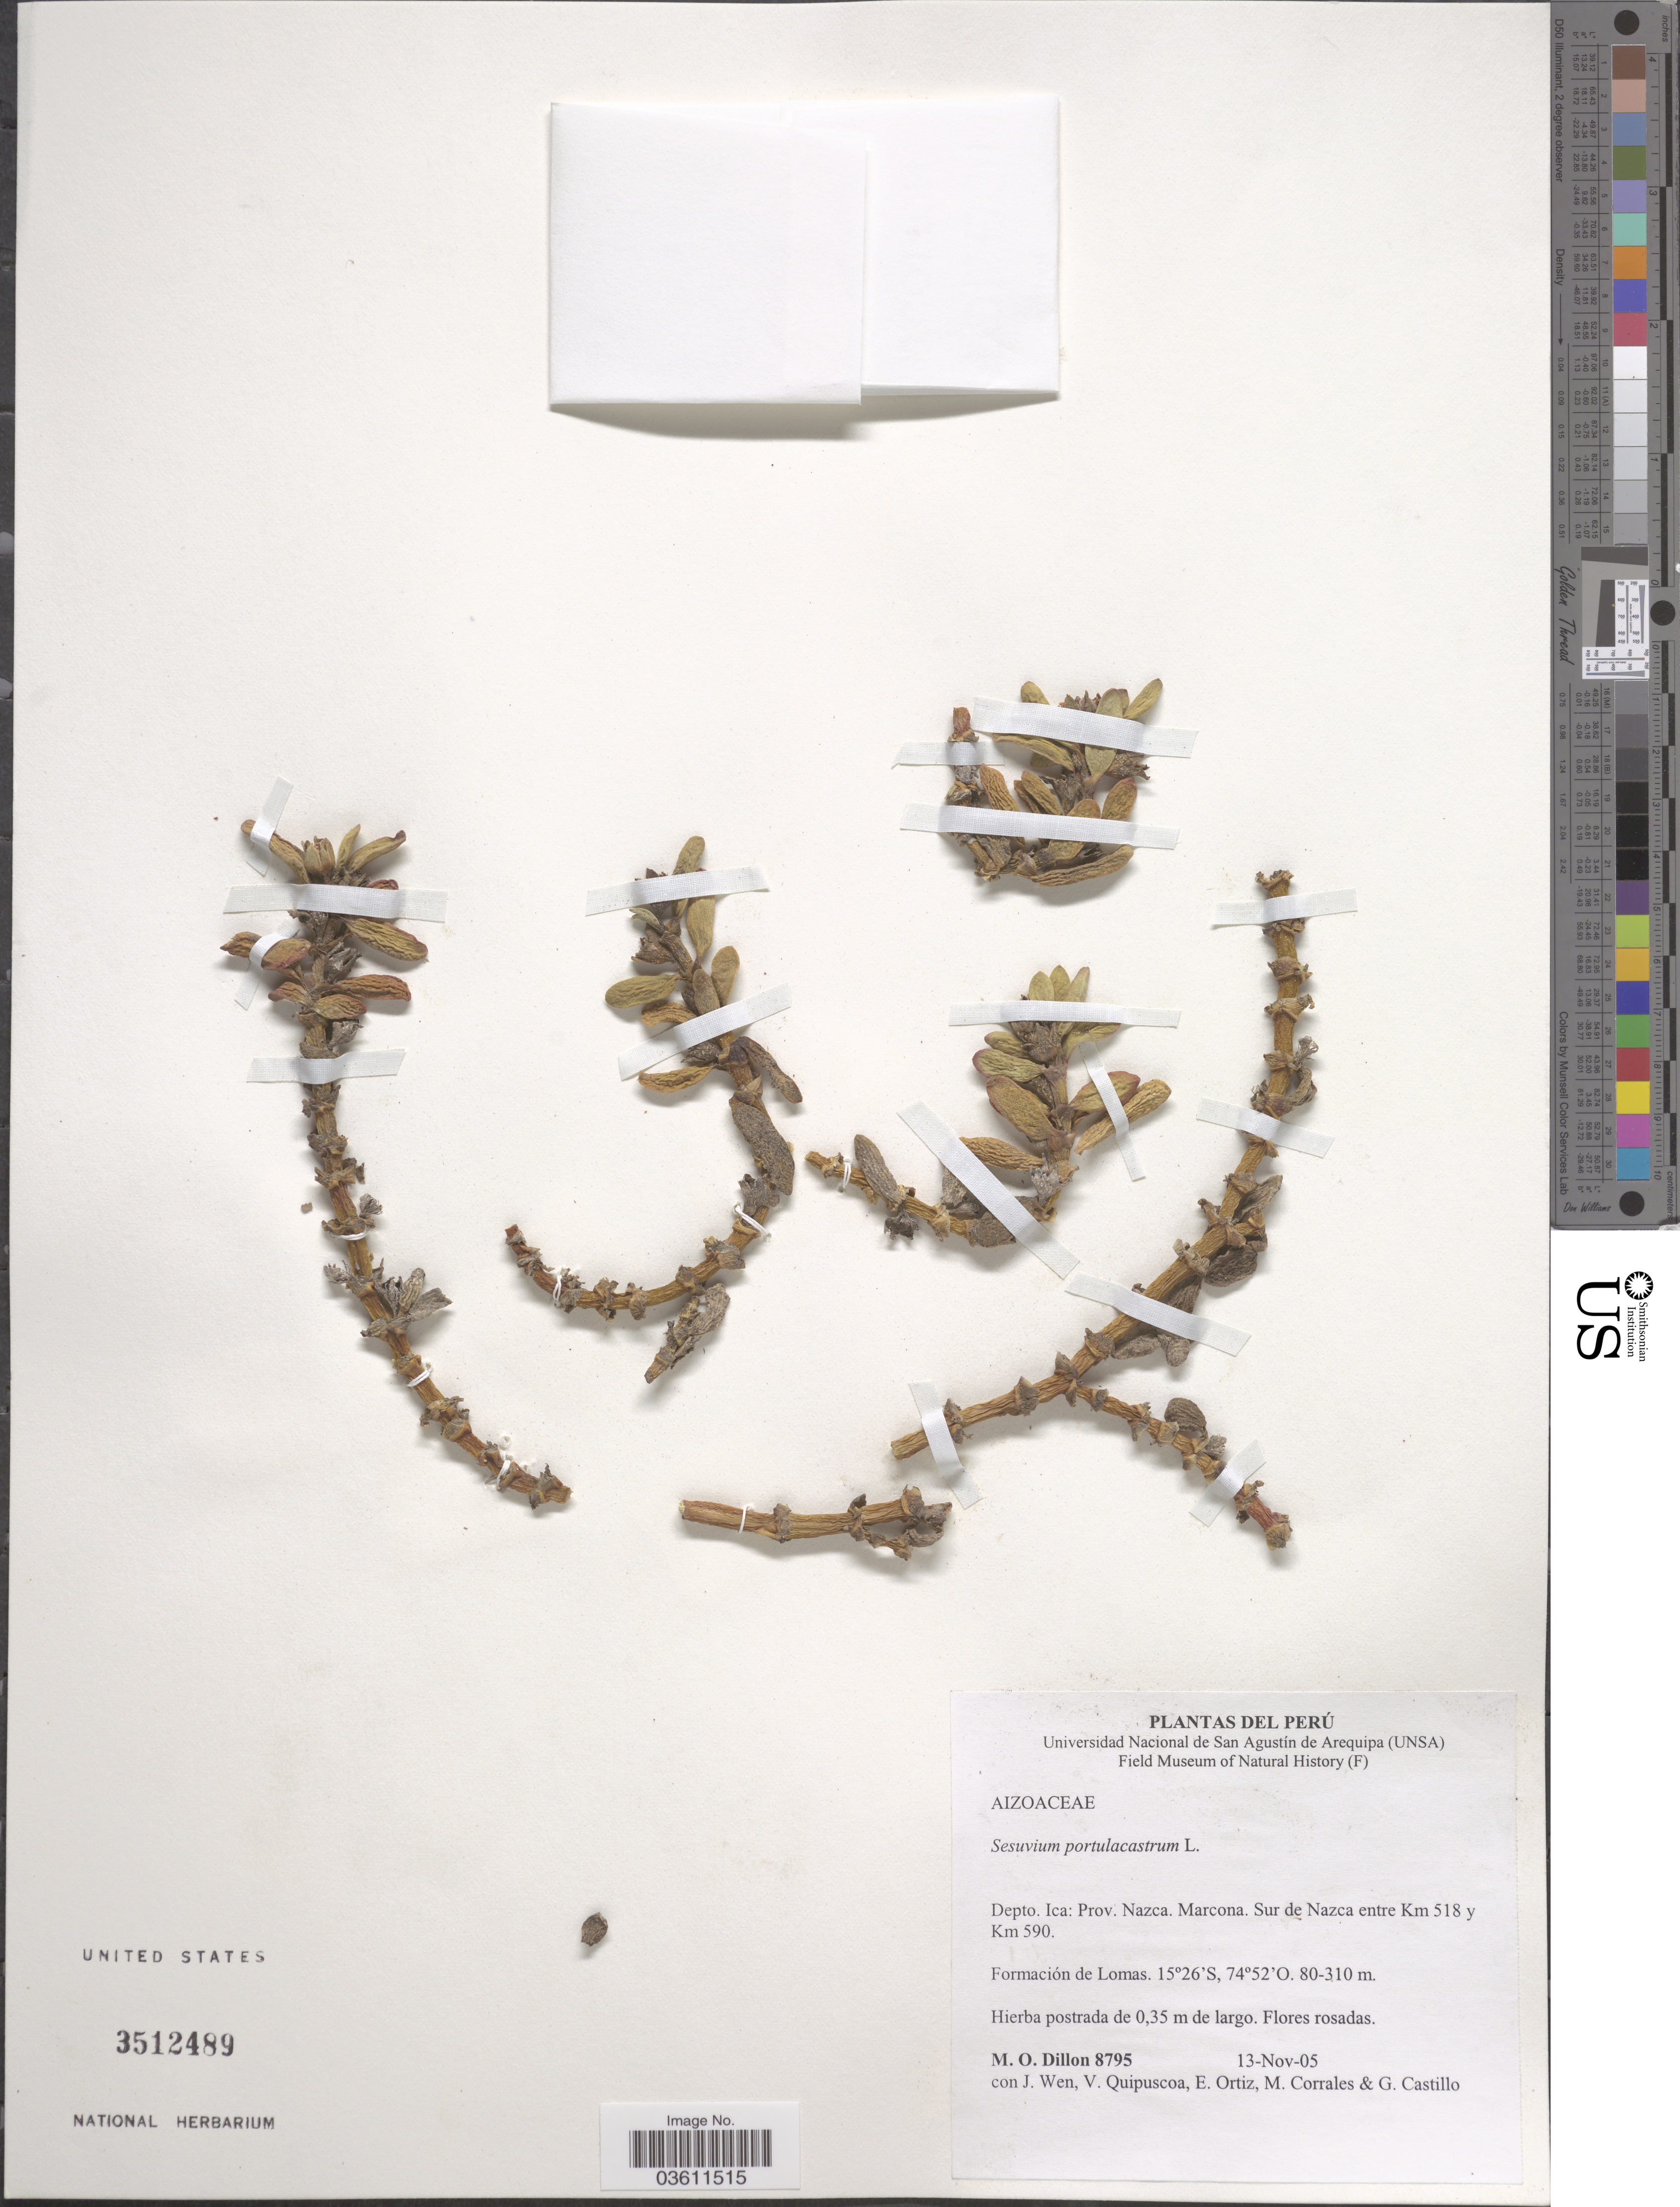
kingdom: Plantae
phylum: Tracheophyta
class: Magnoliopsida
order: Caryophyllales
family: Aizoaceae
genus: Sesuvium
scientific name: Sesuvium portulacastrum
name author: (L.) L.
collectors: M. O. Dillon, J. Wen, V. Quipuscoa, E. Ortiz & et al.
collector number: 8795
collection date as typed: Transcribed d/m/y: 13/11/5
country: Peru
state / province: Ica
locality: Depto. Ica: Prov. Nazca. Marcona. Sur de Nazca entre Km 518 y Km 590.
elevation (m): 80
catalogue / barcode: US 3512489